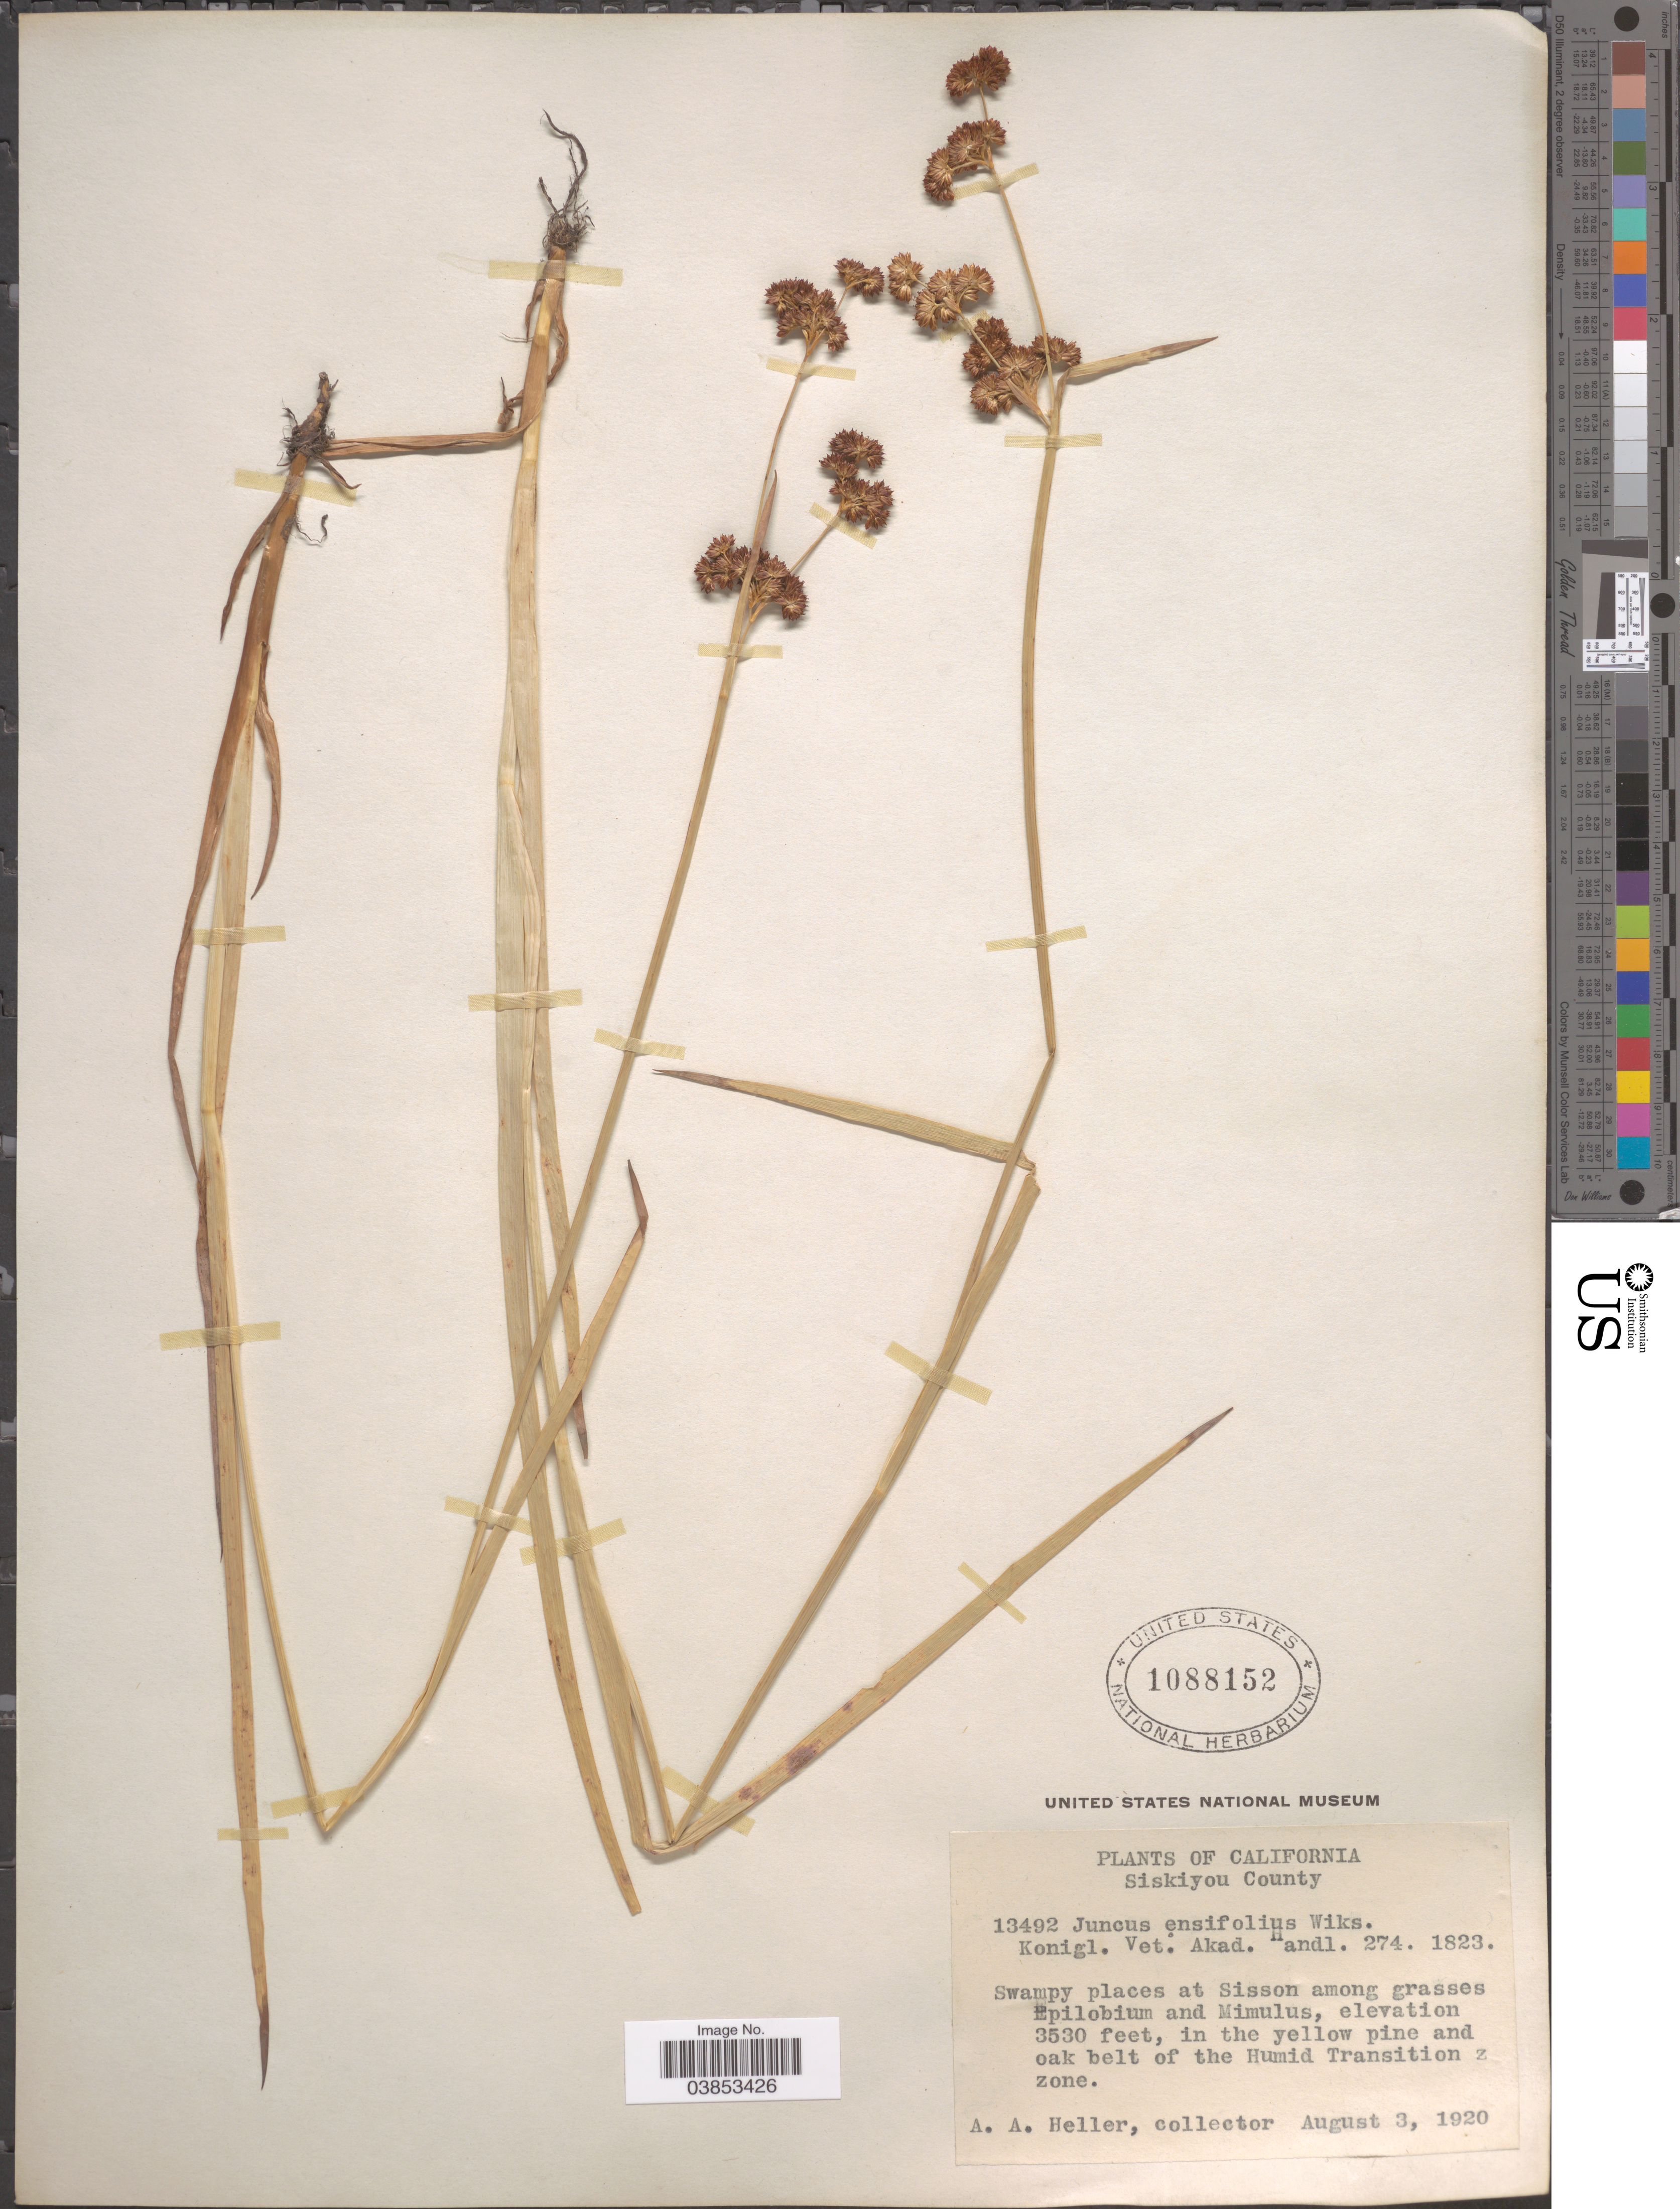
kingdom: Plantae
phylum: Tracheophyta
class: Liliopsida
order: Poales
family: Juncaceae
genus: Juncus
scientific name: Juncus ensifolius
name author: Wikstr.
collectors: A. A. Heller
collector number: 13492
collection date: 1920-08-03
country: United States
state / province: California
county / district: Siskiyou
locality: Siskiyou County. The Humid Transition zone.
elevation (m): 1076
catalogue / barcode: US 1088152